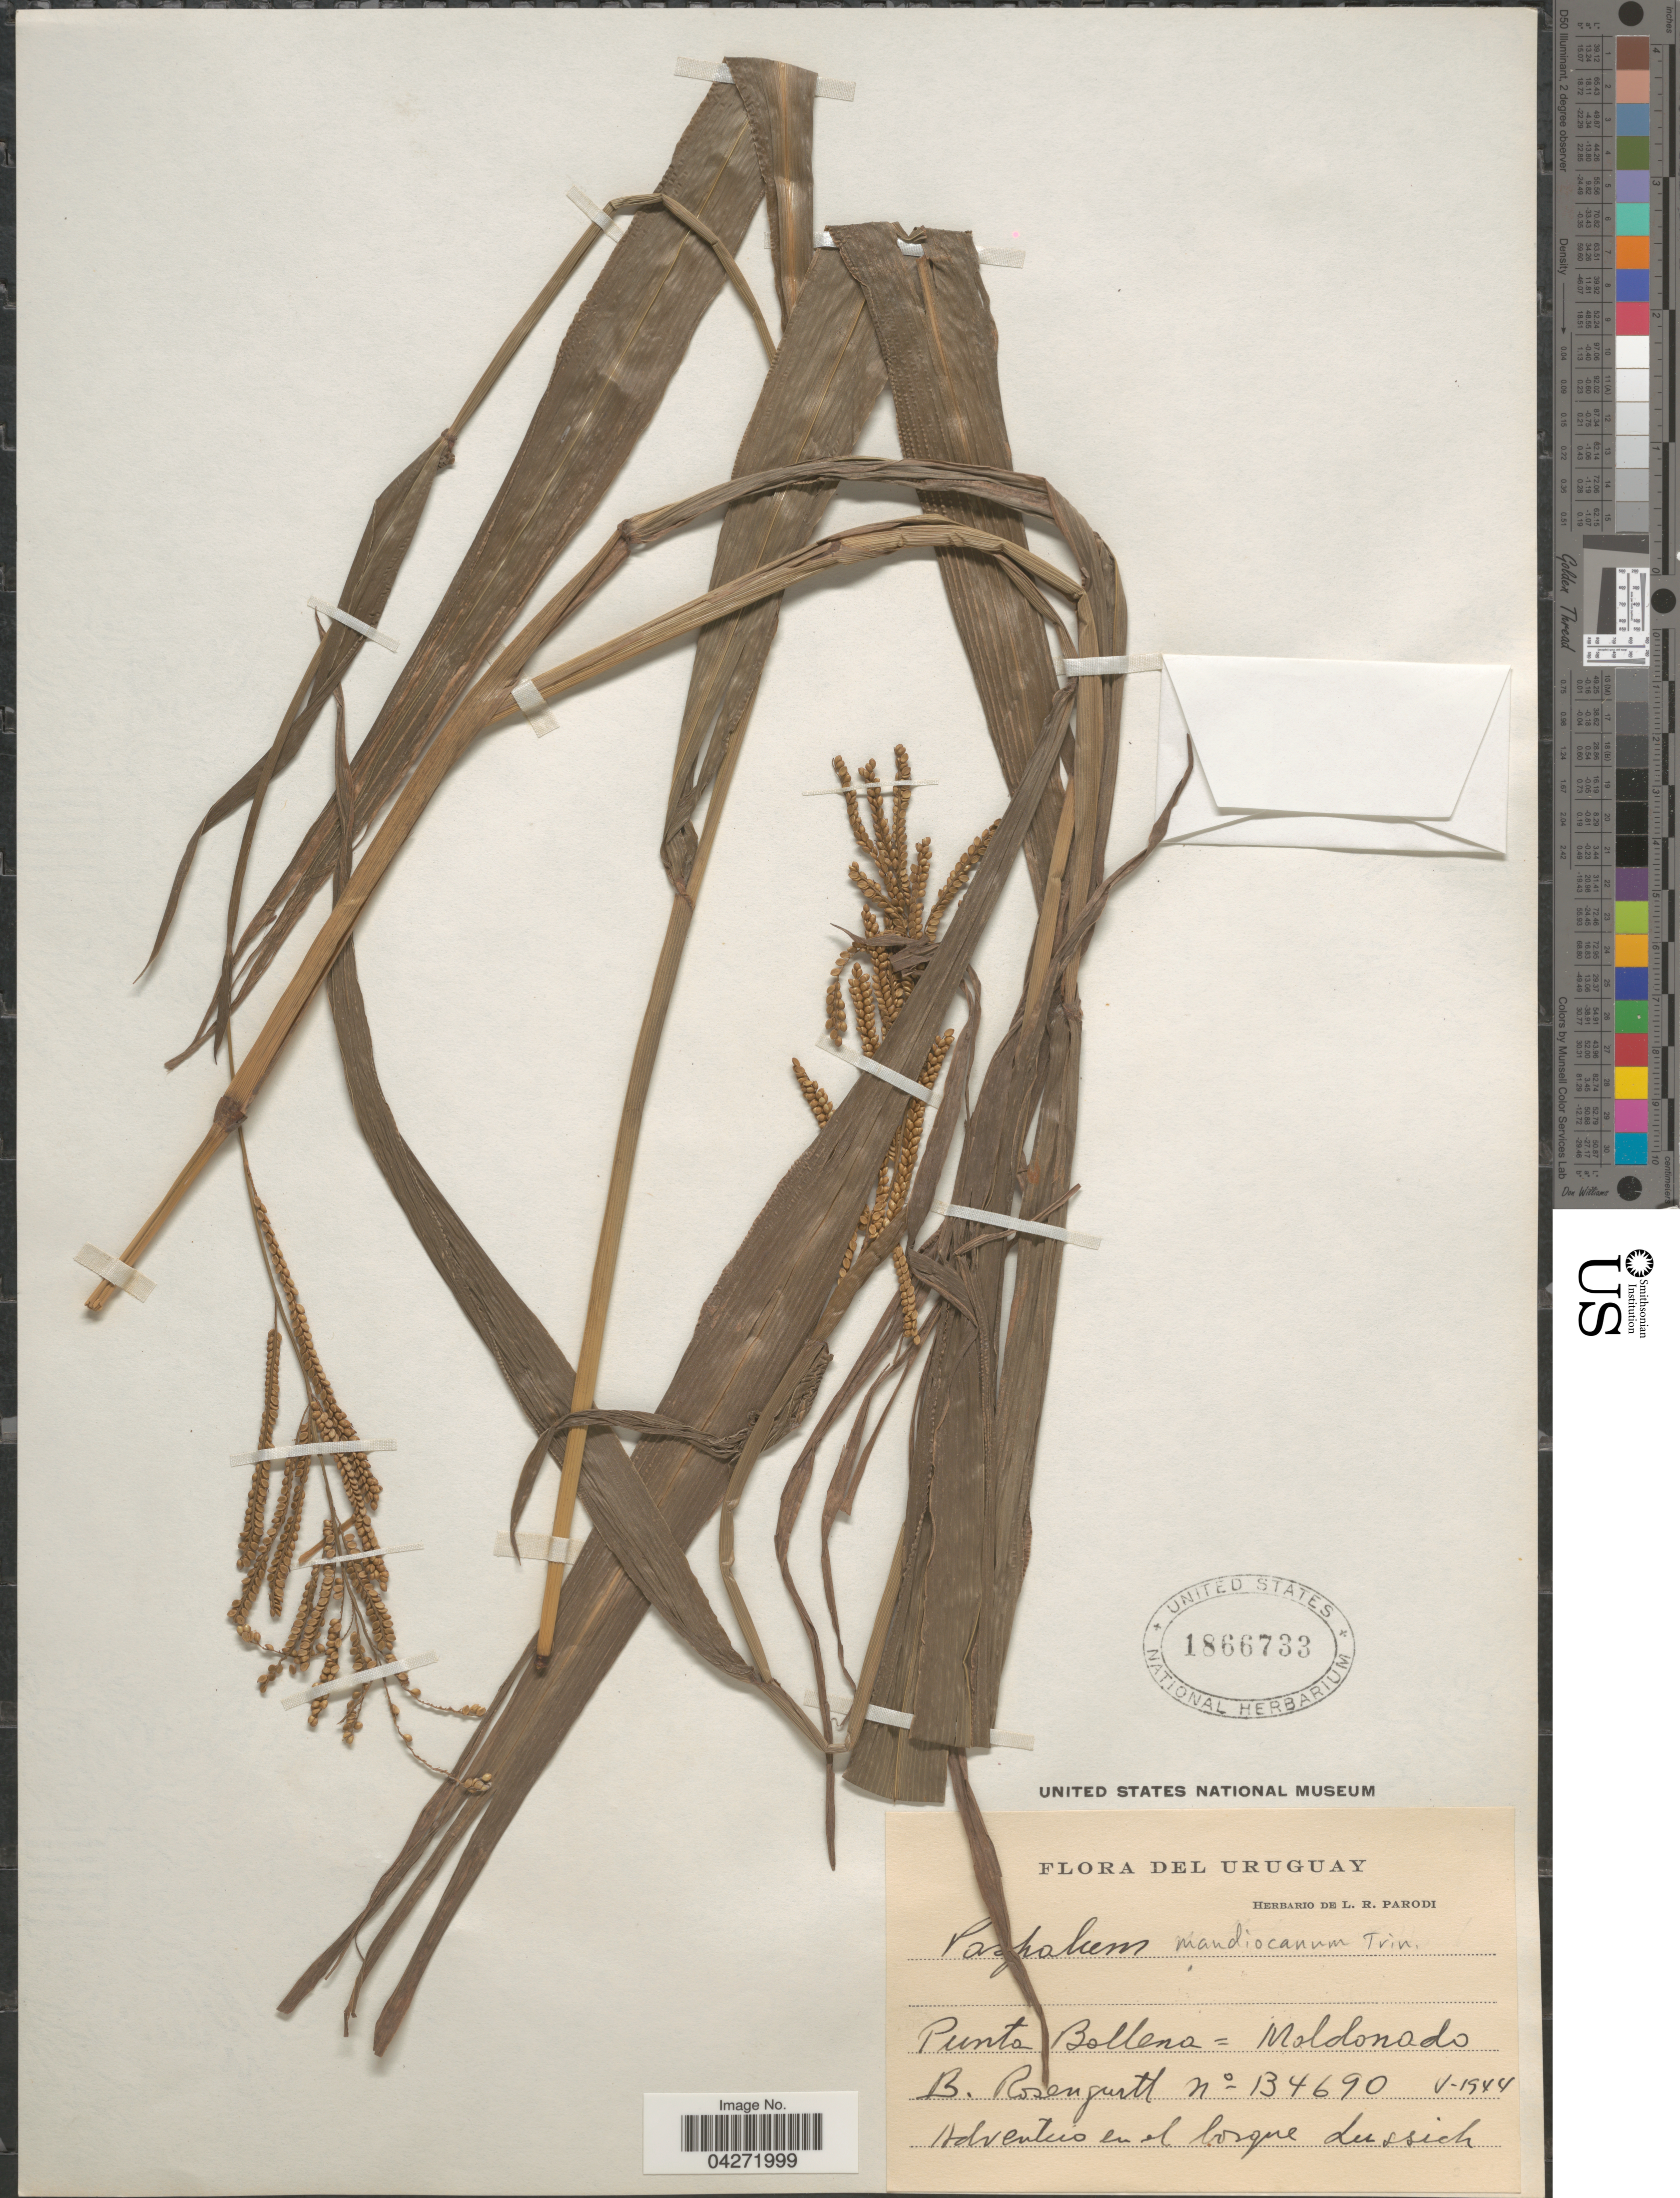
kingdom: Plantae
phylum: Tracheophyta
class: Liliopsida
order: Poales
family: Poaceae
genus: Paspalum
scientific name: Paspalum mandiocanum var. mandiocanum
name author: Trin.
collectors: B. Rosengurtt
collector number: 134690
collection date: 1944-05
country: Uruguay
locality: Punta Ballena - Maldonado.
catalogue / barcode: US 1866733